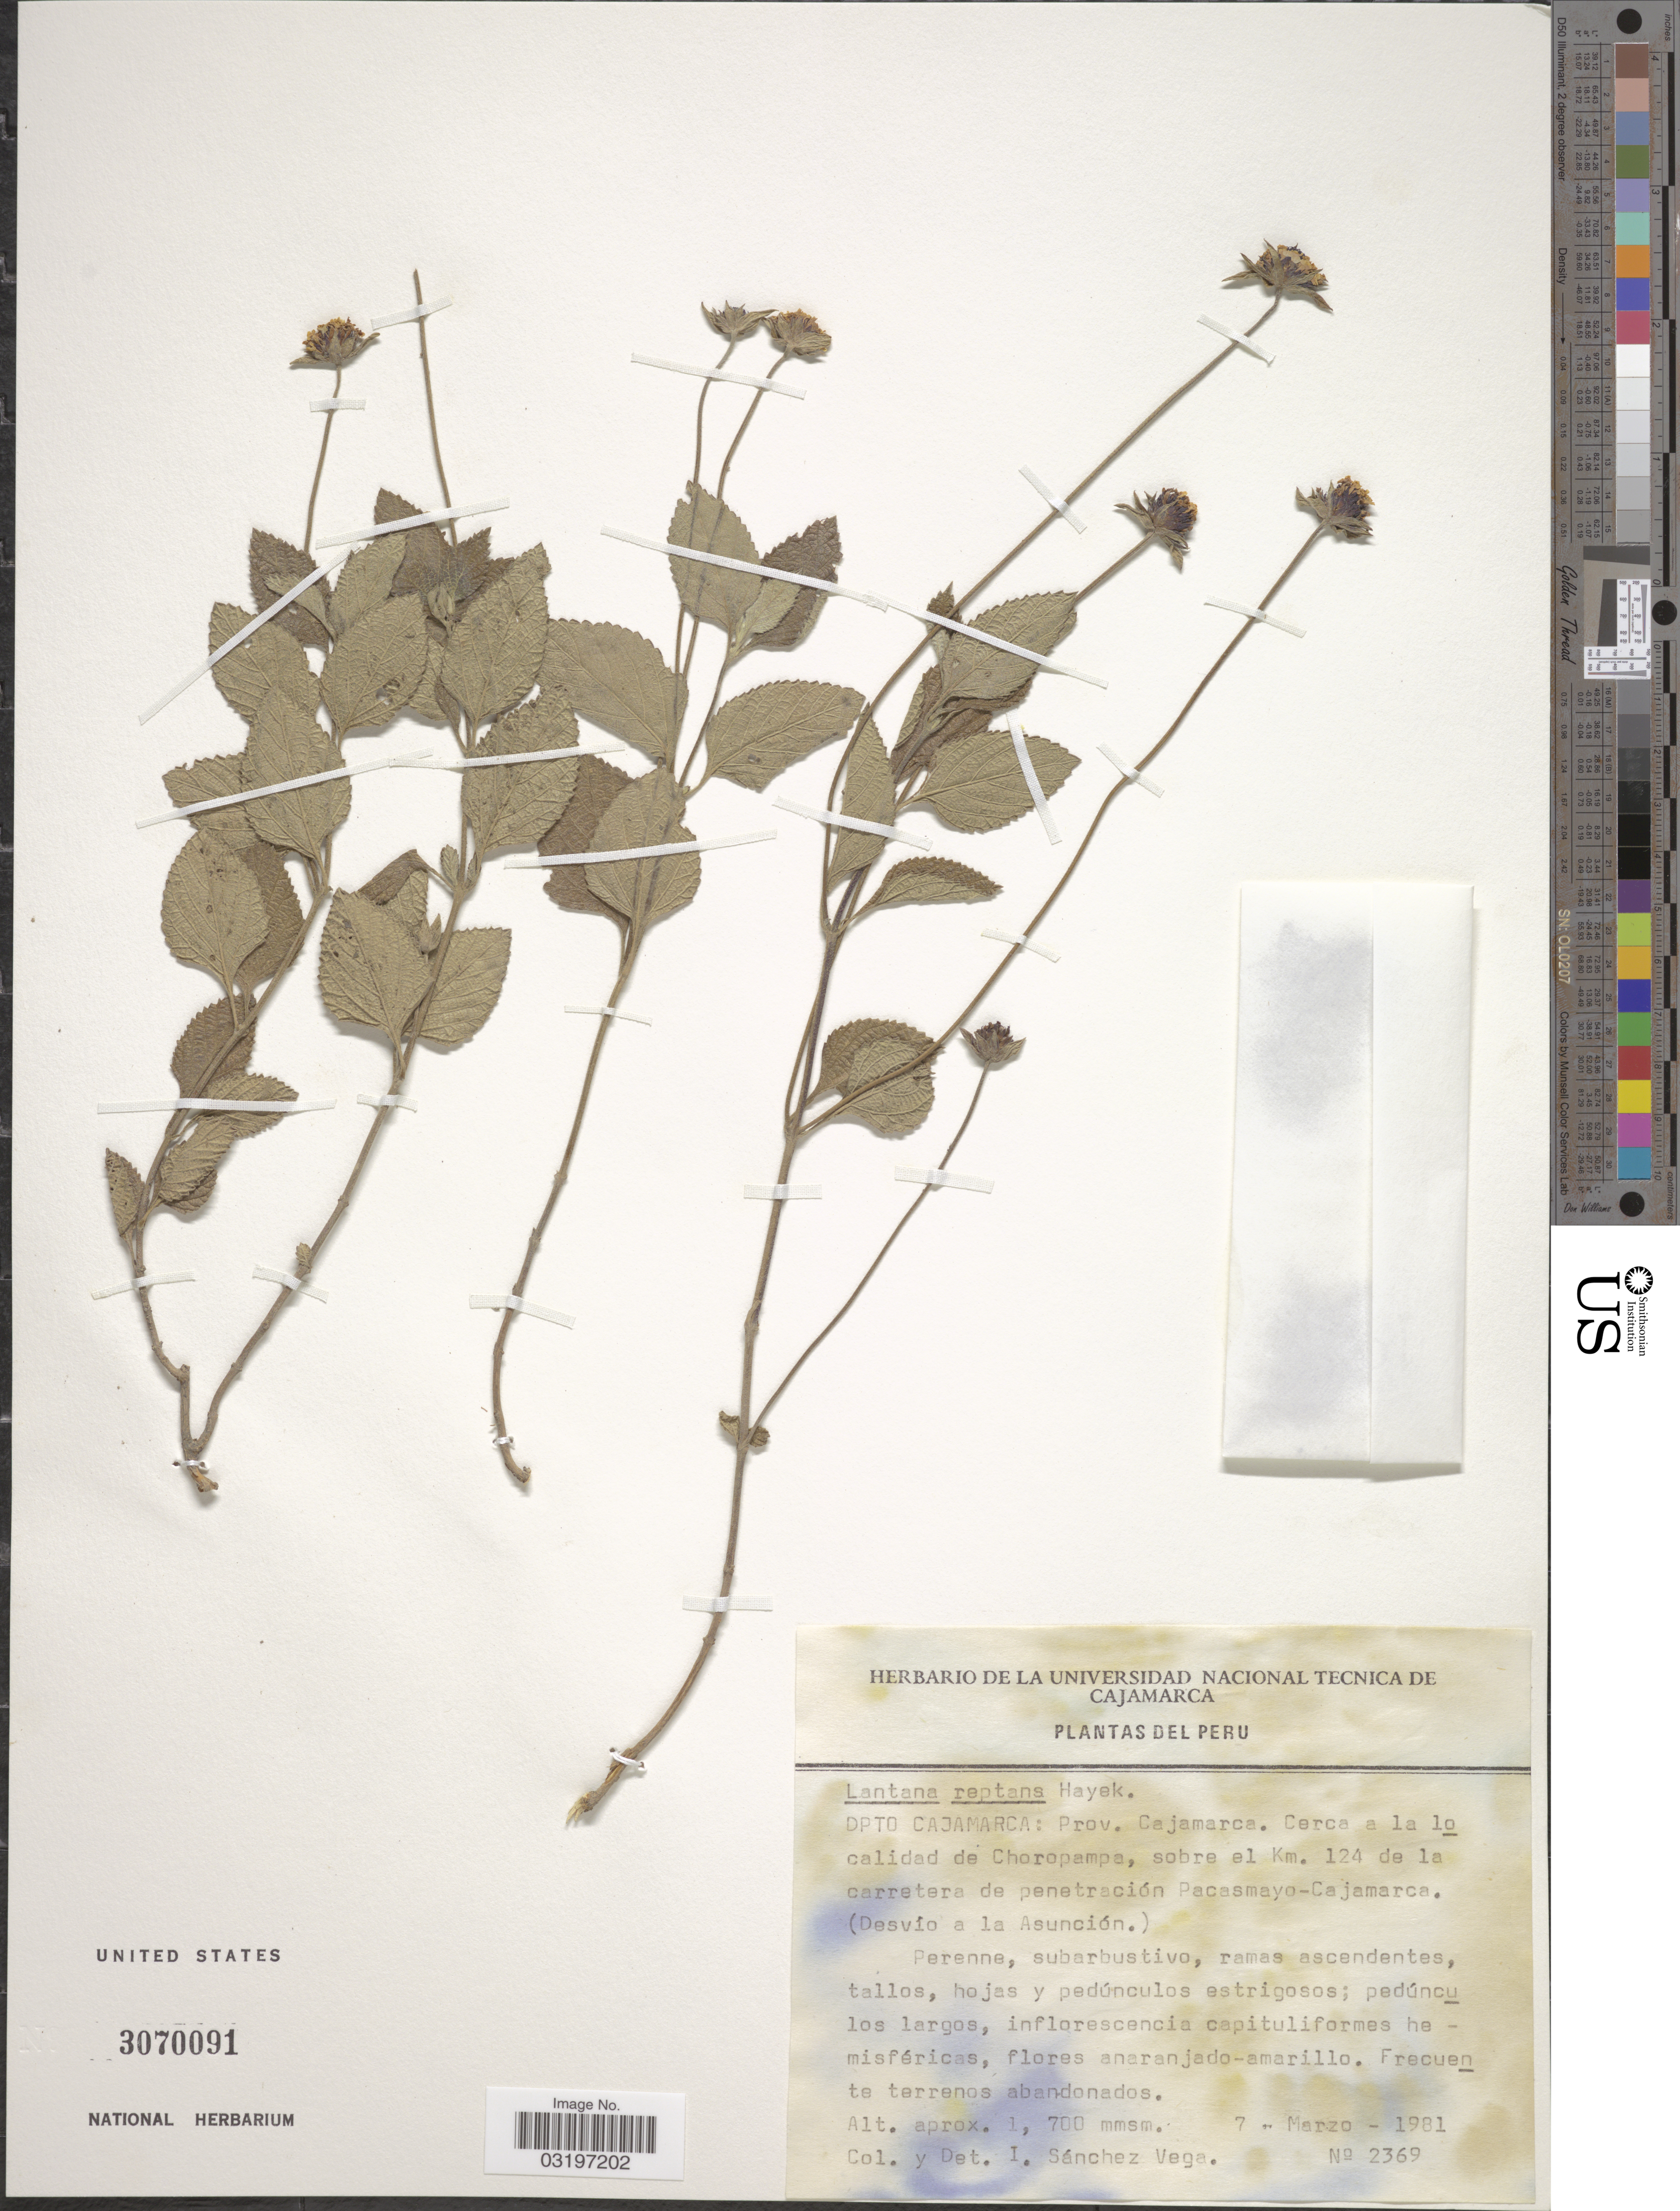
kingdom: Plantae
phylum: Tracheophyta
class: Magnoliopsida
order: Lamiales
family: Verbenaceae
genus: Lantana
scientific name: Lantana reptans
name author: Hayek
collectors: I. Sánchez Vega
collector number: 2369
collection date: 1981-03-07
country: Peru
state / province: Cajamarca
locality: Dpto. Cajamarca: Prov. Cajamarca. Cerca a la localidad de Choropampa. sobre el Km. 124 de la carretera de penetración Pacasmayo - Cajamarca. (Desvío a la Asunción).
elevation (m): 1700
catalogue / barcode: US 3070091